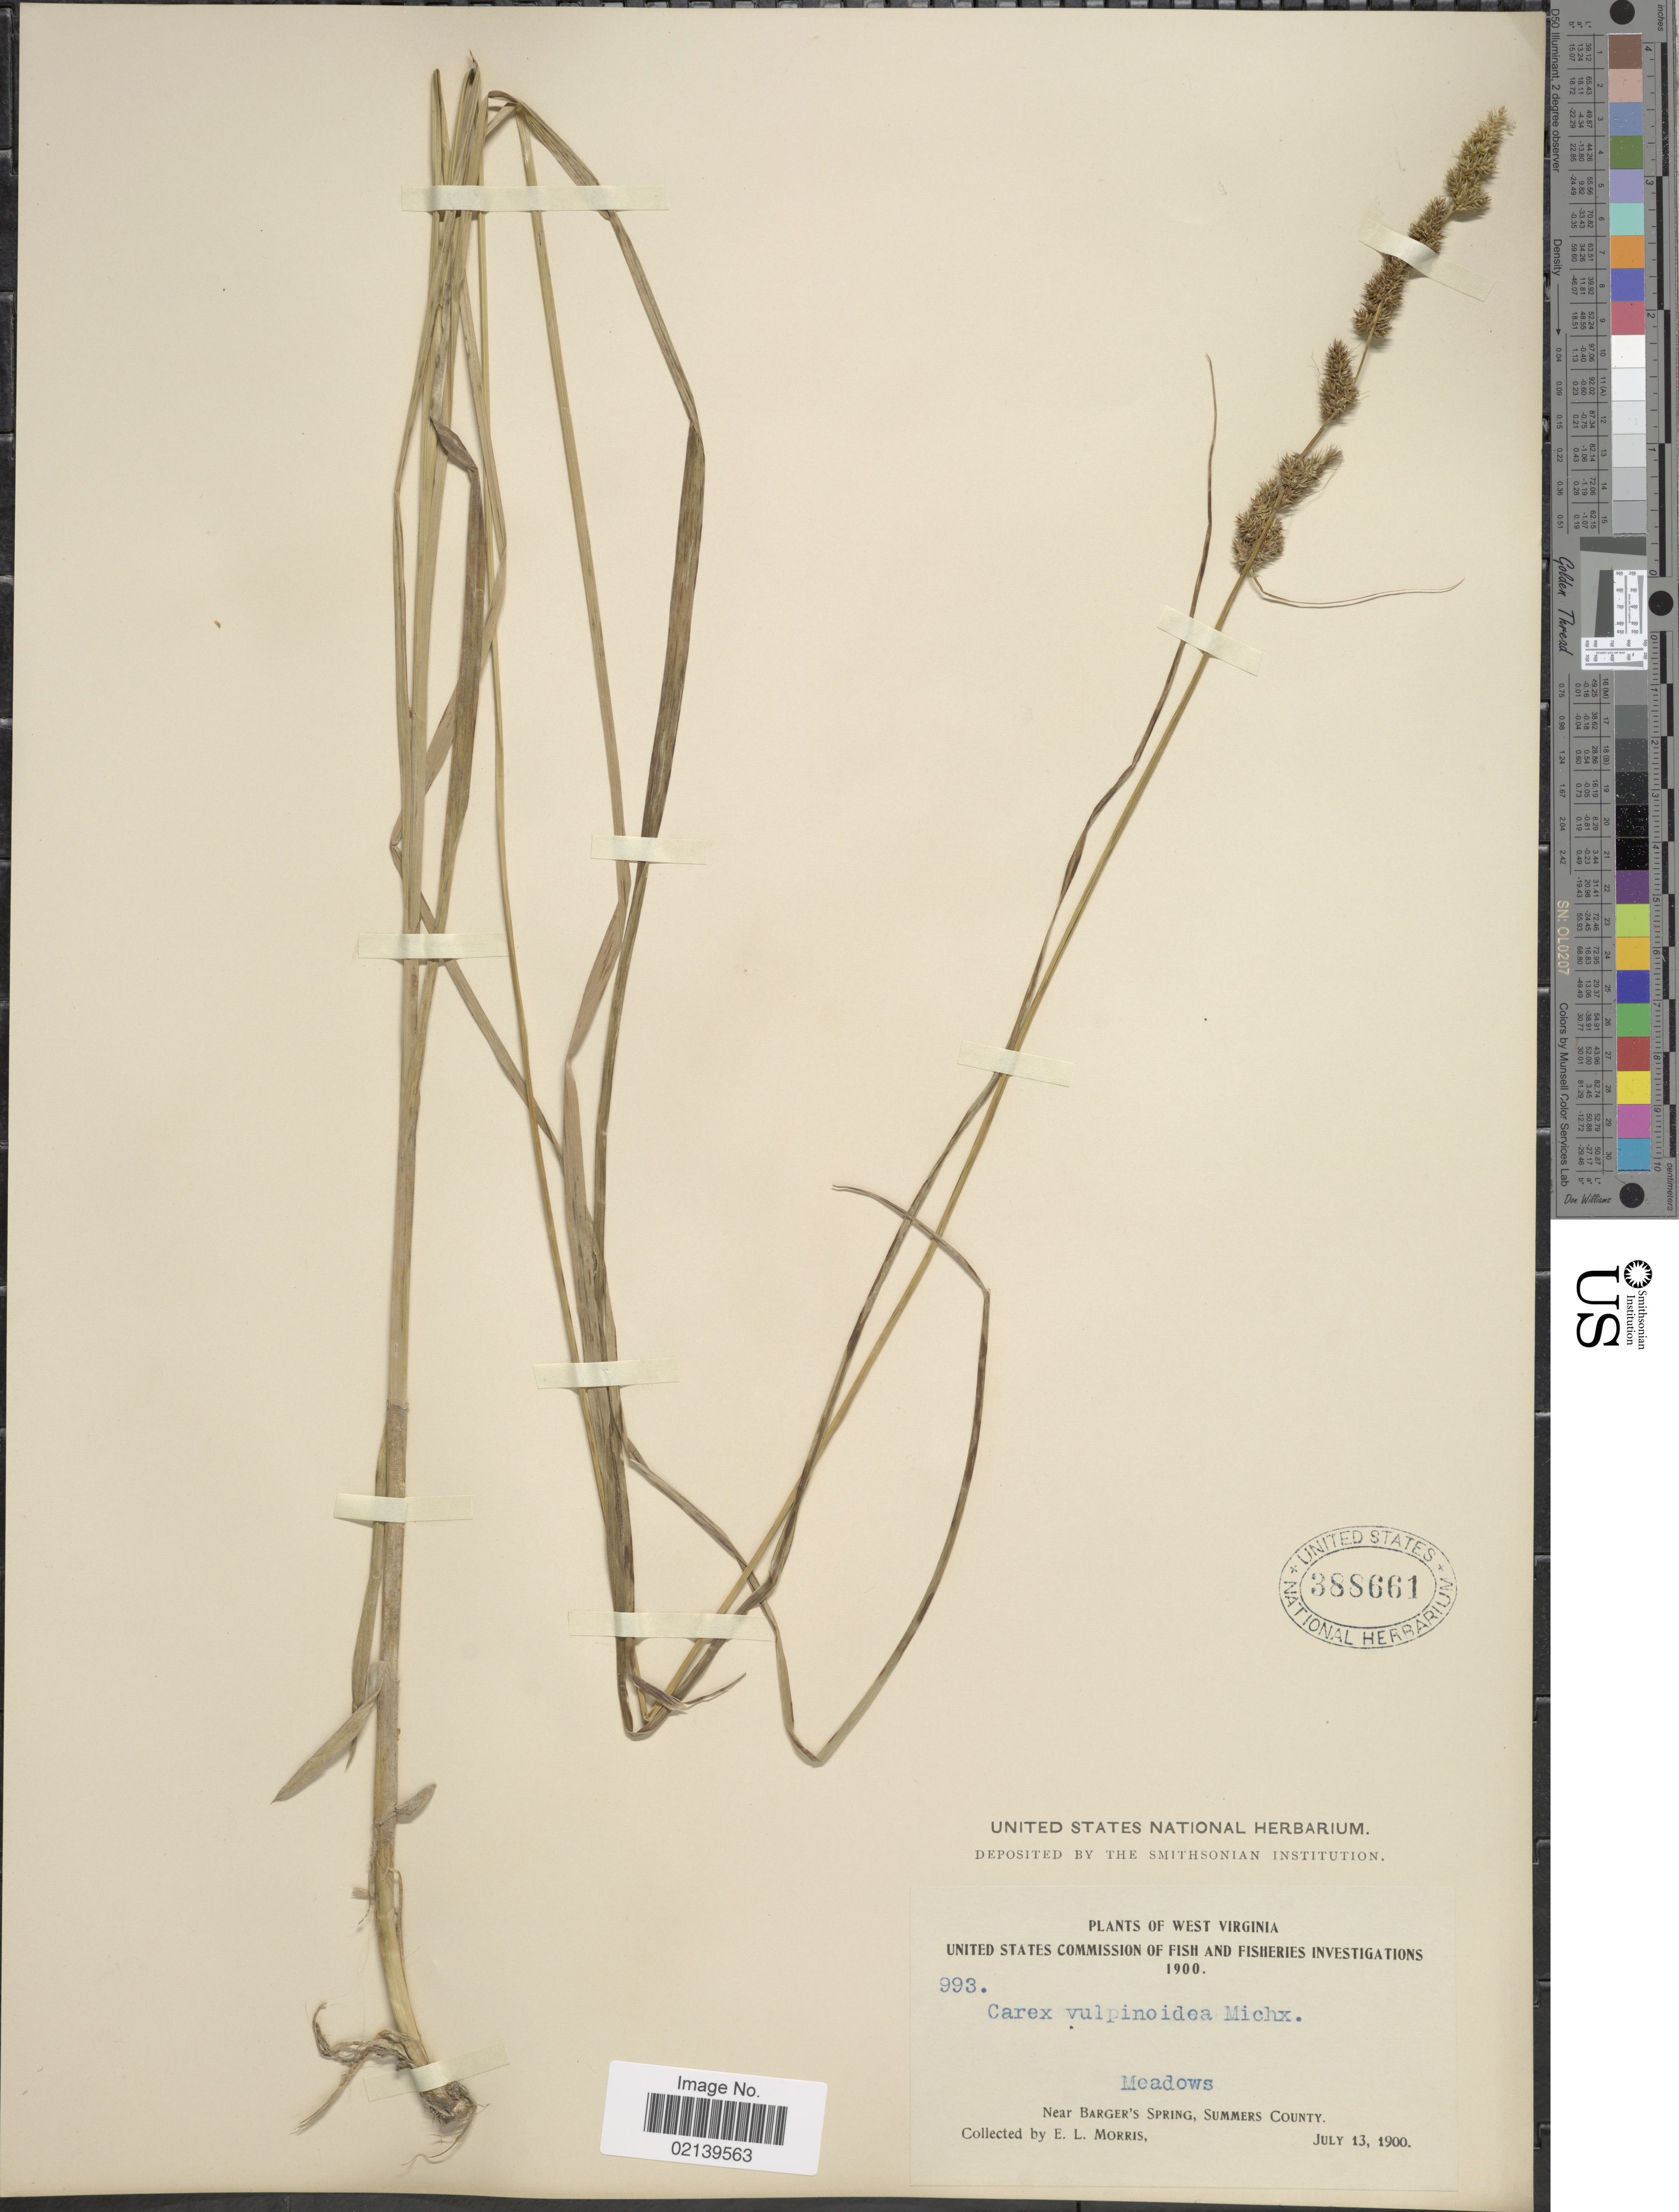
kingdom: Plantae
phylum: Tracheophyta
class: Liliopsida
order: Poales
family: Cyperaceae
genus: Carex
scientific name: Carex vulpinoidea Michx.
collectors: E. Morris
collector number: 993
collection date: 1900-07-13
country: United States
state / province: West Virginia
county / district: Summers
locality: Near Barger's Spring, Summers County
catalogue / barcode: US 388661